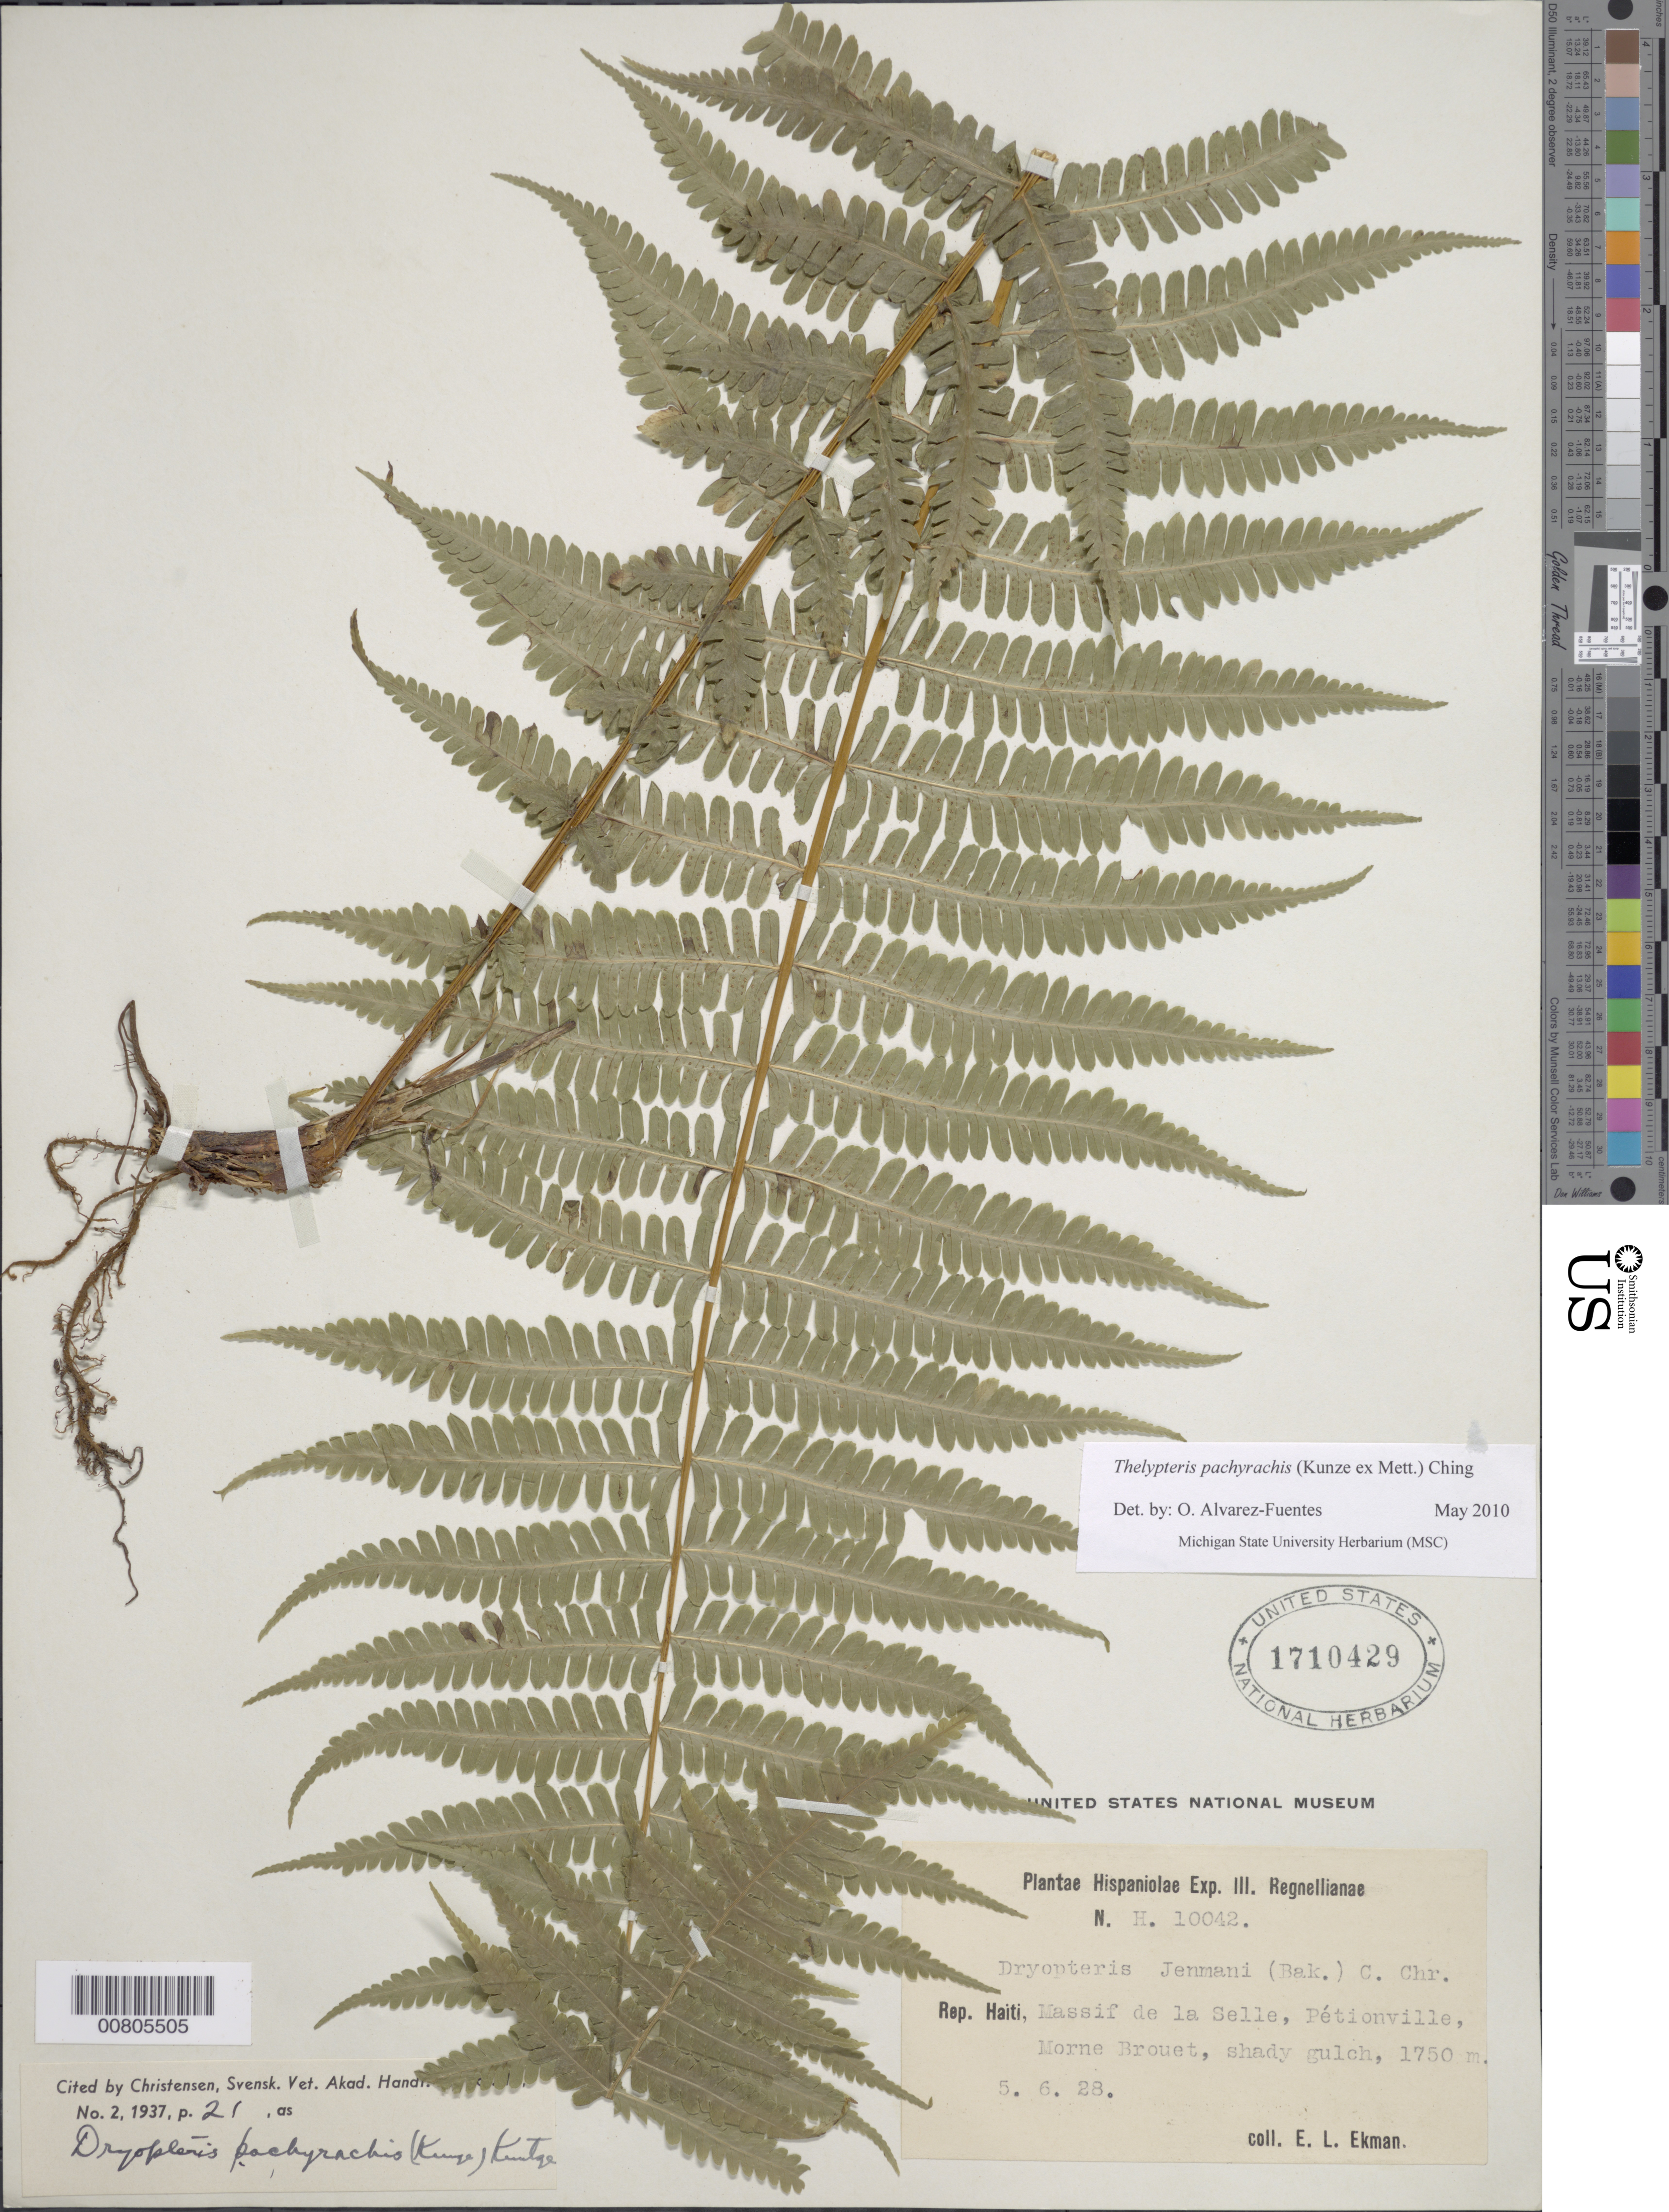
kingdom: Plantae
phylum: Tracheophyta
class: Polypodiopsida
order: Polypodiales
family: Thelypteridaceae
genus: Amauropelta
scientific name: Amauropelta pachyrachis (Kunze) comb. nov., ined 2015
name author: (Kunze)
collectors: E. L. Ekman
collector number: H 10042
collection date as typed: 05 Jun 1928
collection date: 1928-06-05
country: Haiti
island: Hispaniola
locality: Massif de la Selle, Pétionville, Morne Brouet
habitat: Shady gulch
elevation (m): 1750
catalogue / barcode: US 1710429